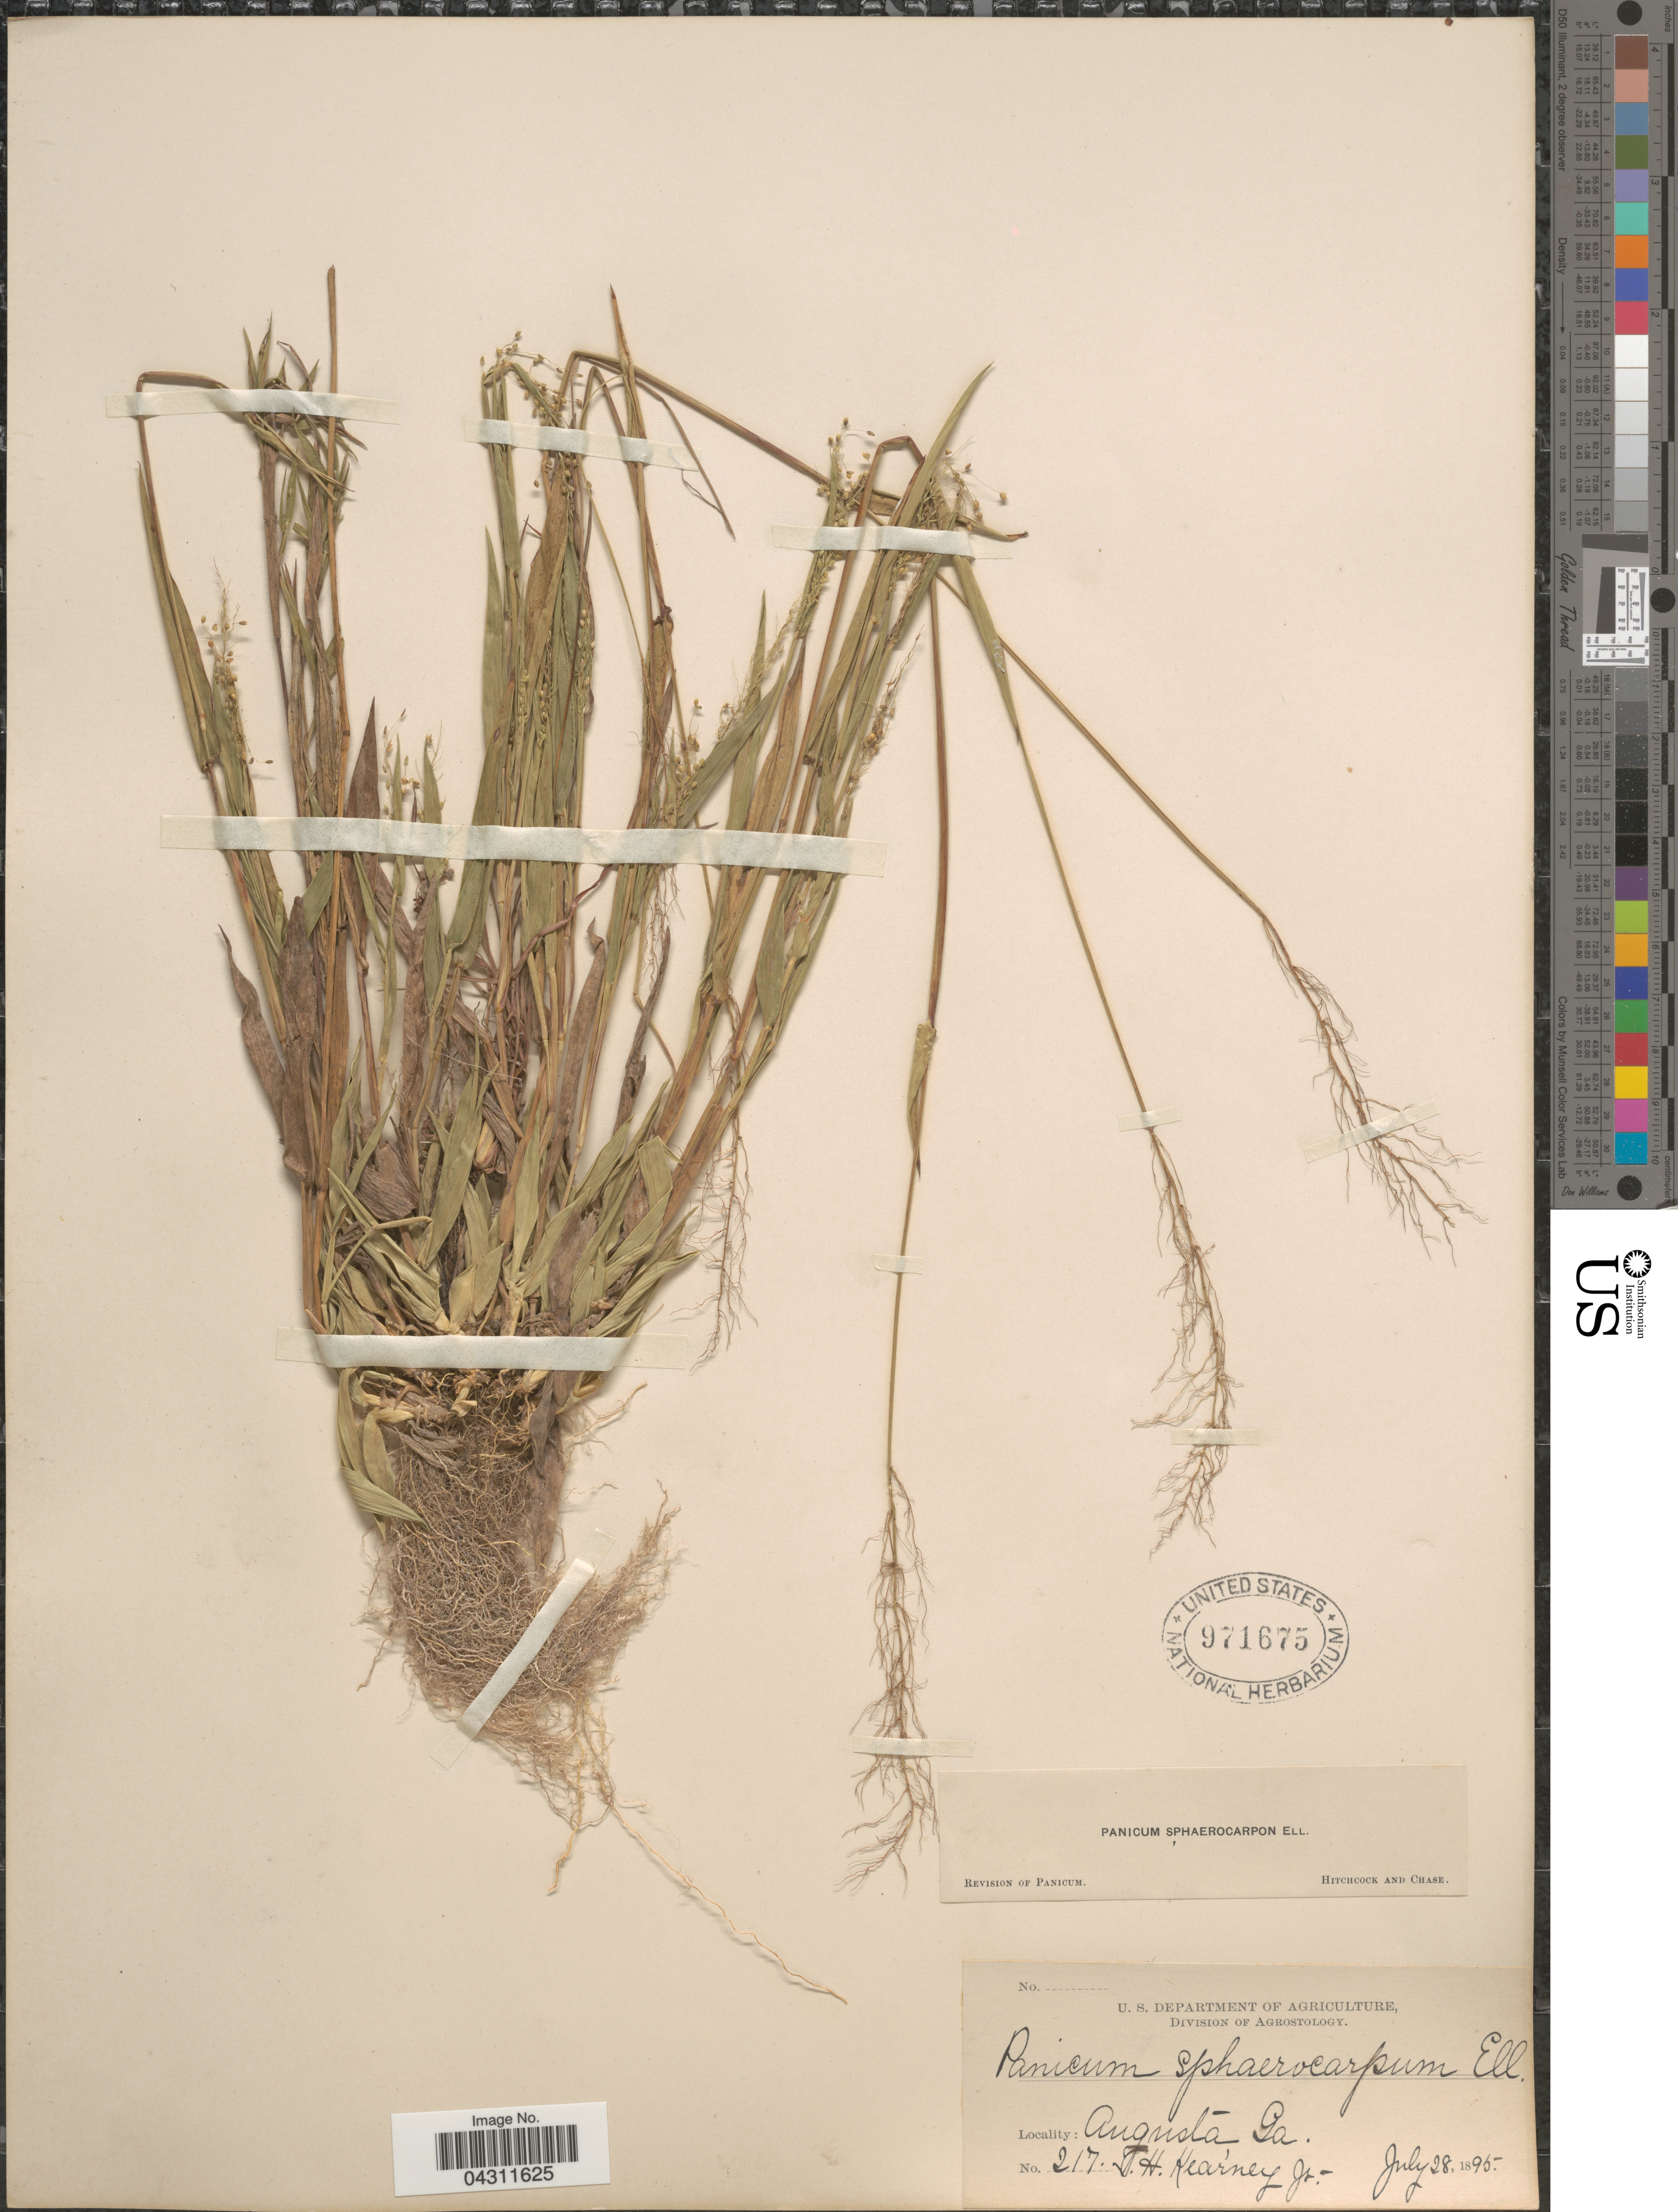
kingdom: Plantae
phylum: Tracheophyta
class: Liliopsida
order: Poales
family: Poaceae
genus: Dichanthelium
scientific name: Dichanthelium strigosum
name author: (Muhl. ex Elliott) Freckmann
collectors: T. H. Kearney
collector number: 217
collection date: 1895-07-28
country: United States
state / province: Georgia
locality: Augusta.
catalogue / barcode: US 971675